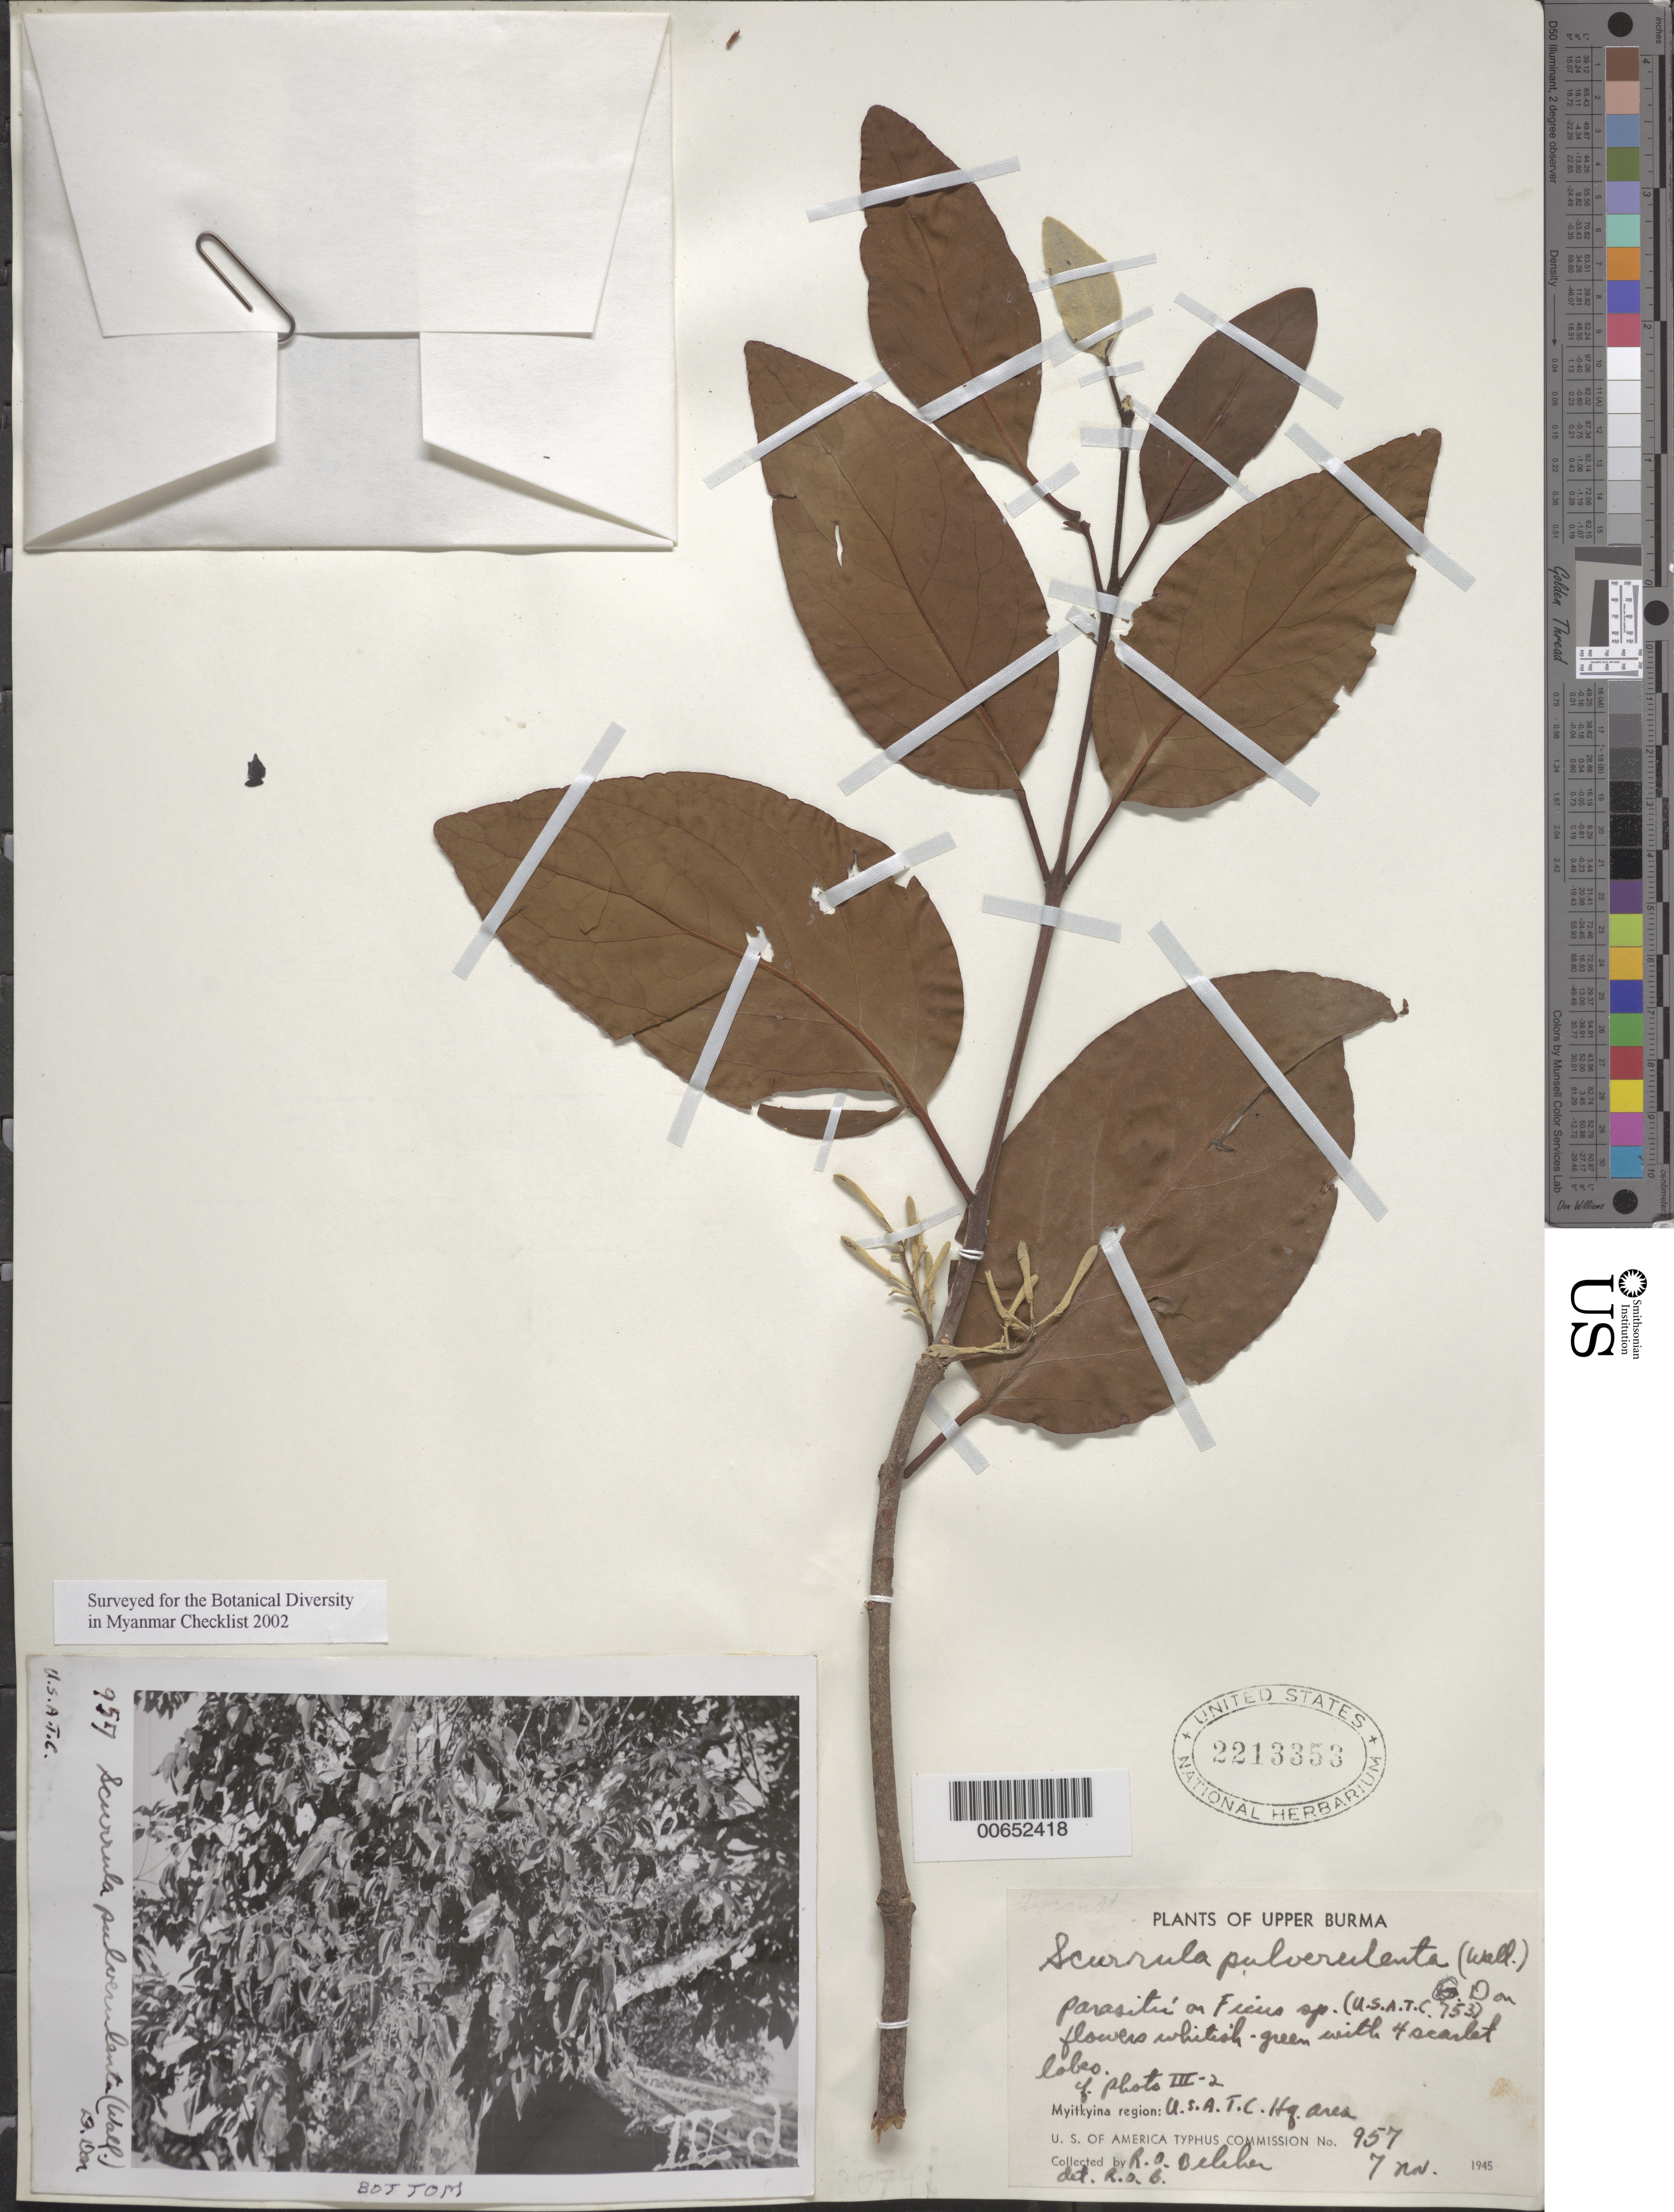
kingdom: Plantae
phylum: Tracheophyta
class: Magnoliopsida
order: Santalales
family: Loranthaceae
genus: Scurrula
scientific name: Scurrula pulverulenta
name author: G. Don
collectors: R. Belcher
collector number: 957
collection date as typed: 07 Nov 1945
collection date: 1945-11-07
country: Myanmar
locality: Upper Burma, Myitkyina region, USATC Hq.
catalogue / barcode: US 2213353